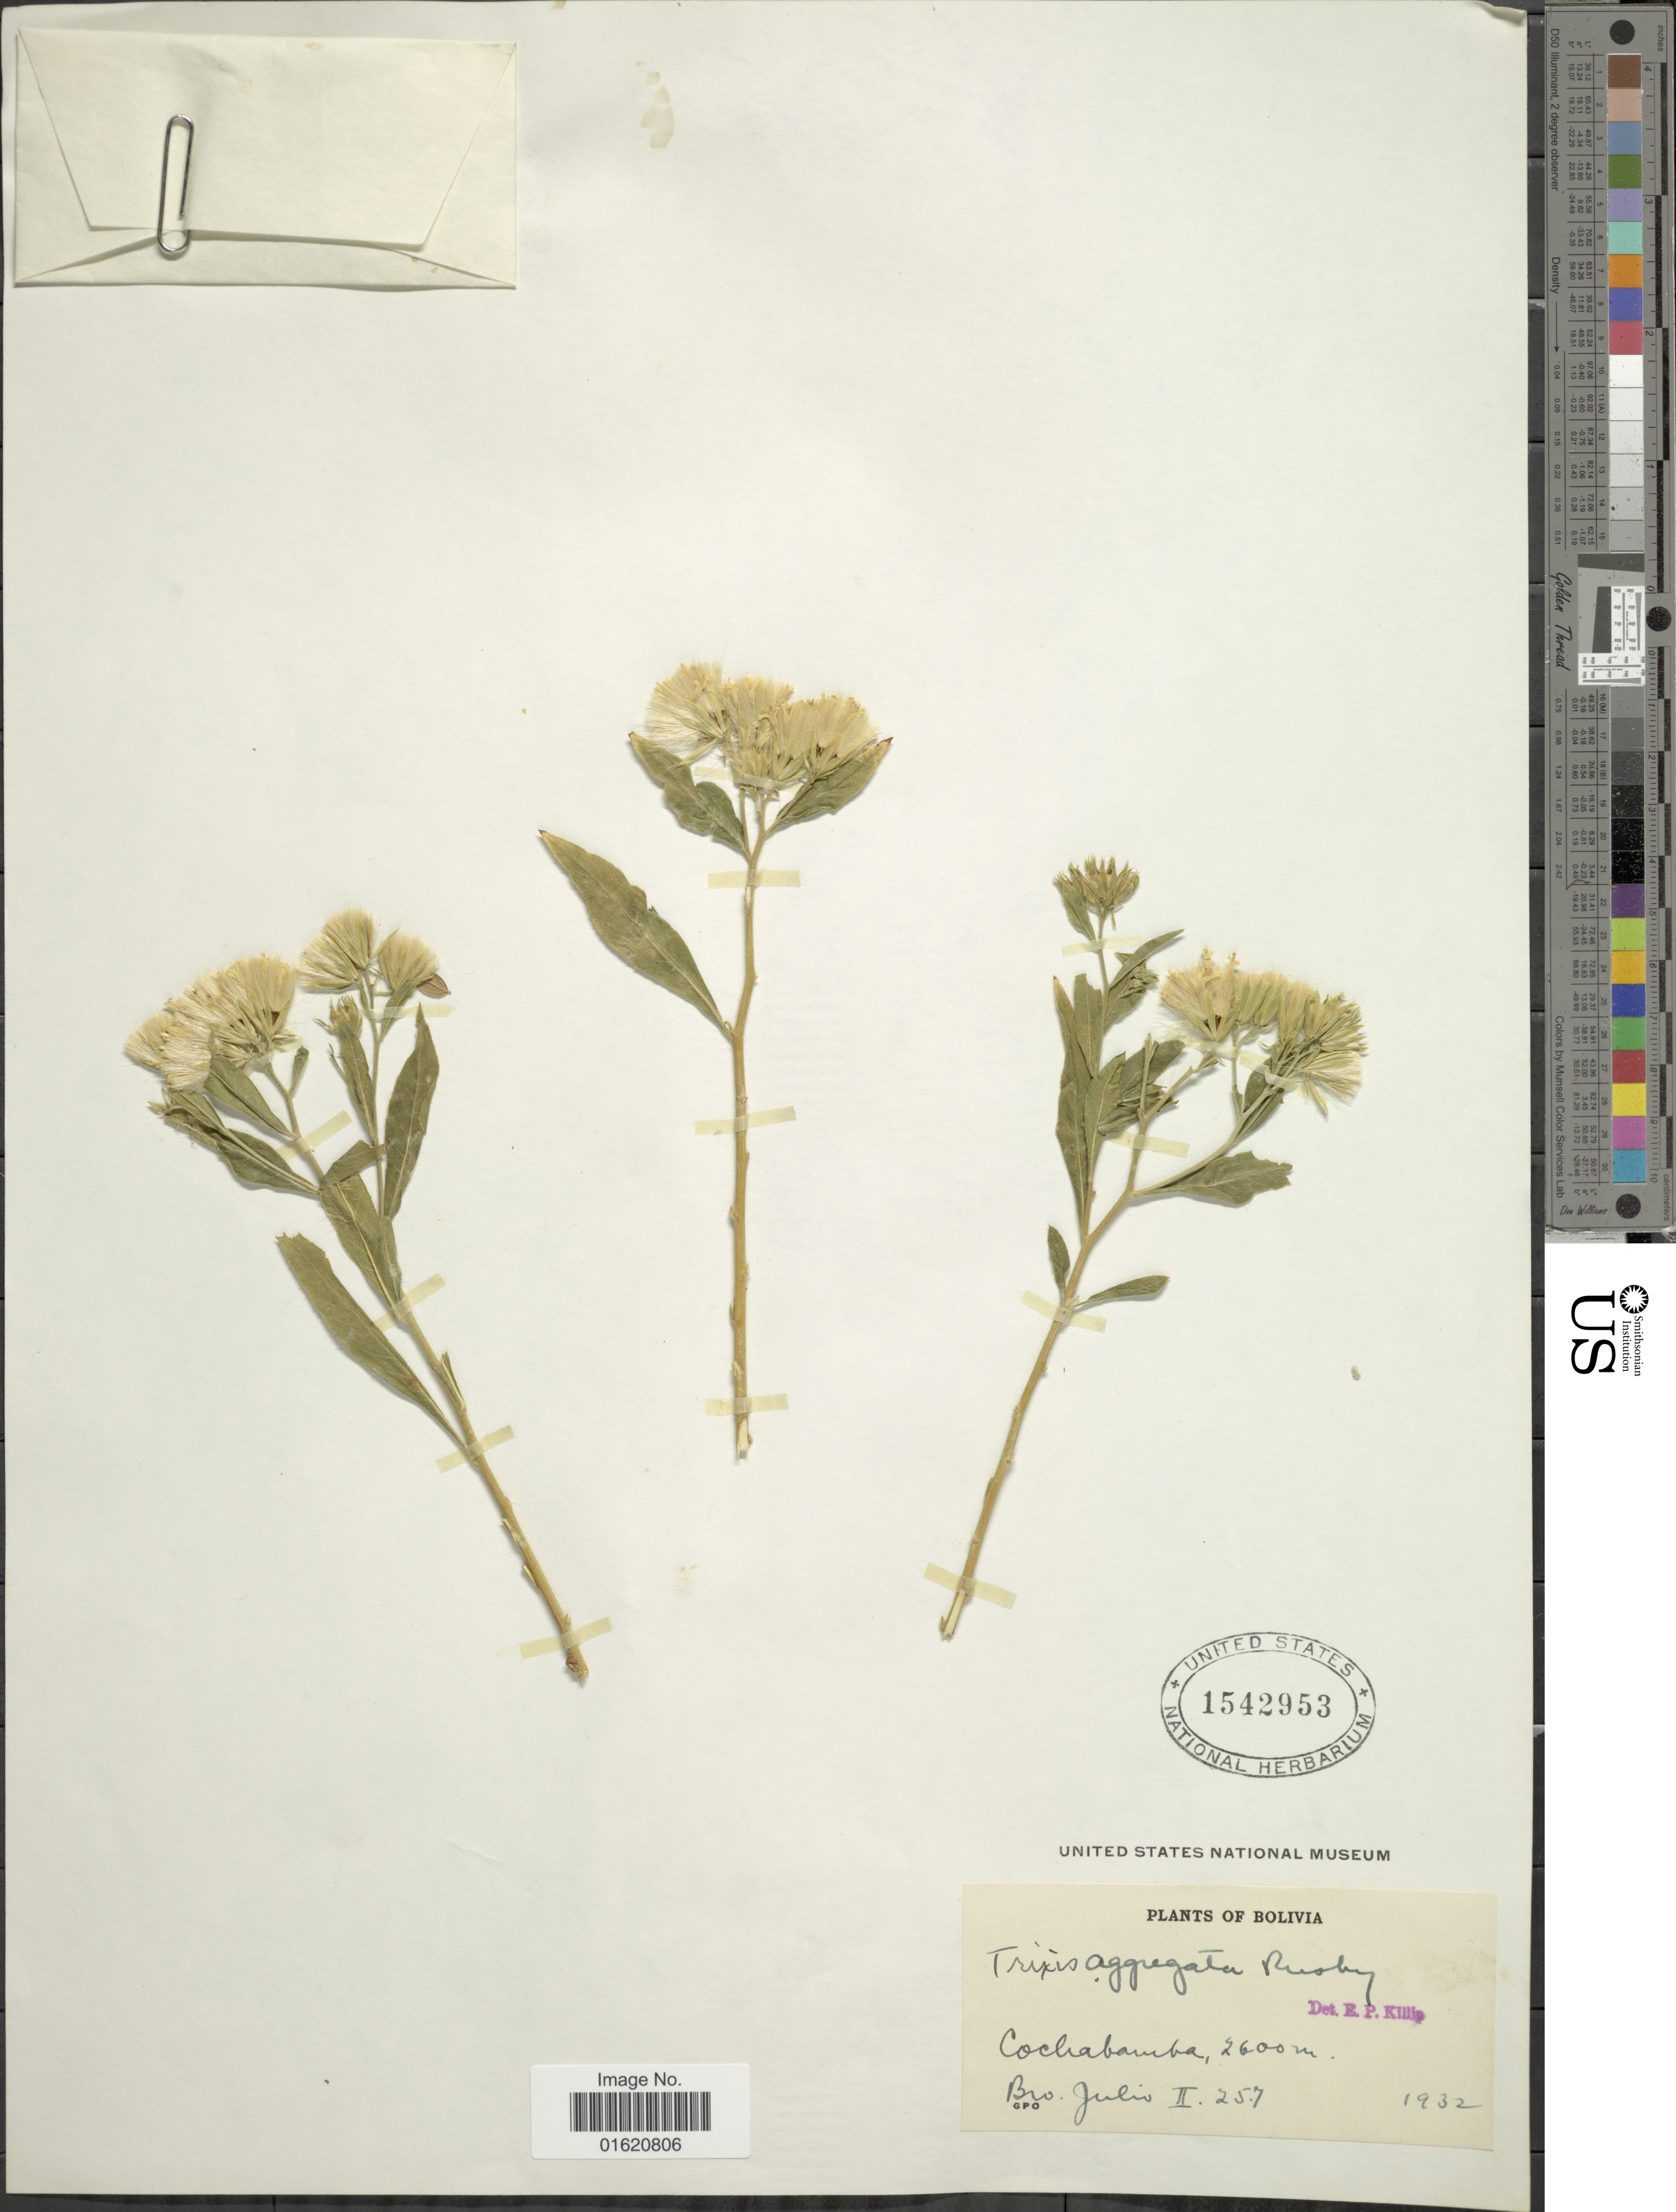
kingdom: Plantae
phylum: Tracheophyta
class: Magnoliopsida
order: Asterales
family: Asteraceae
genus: Trixis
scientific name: Trixis aggregata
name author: Rusby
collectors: Bro. Julio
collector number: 257*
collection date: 1932-02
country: Bolivia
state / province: Cochabamba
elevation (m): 2600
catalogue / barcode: US 1542953